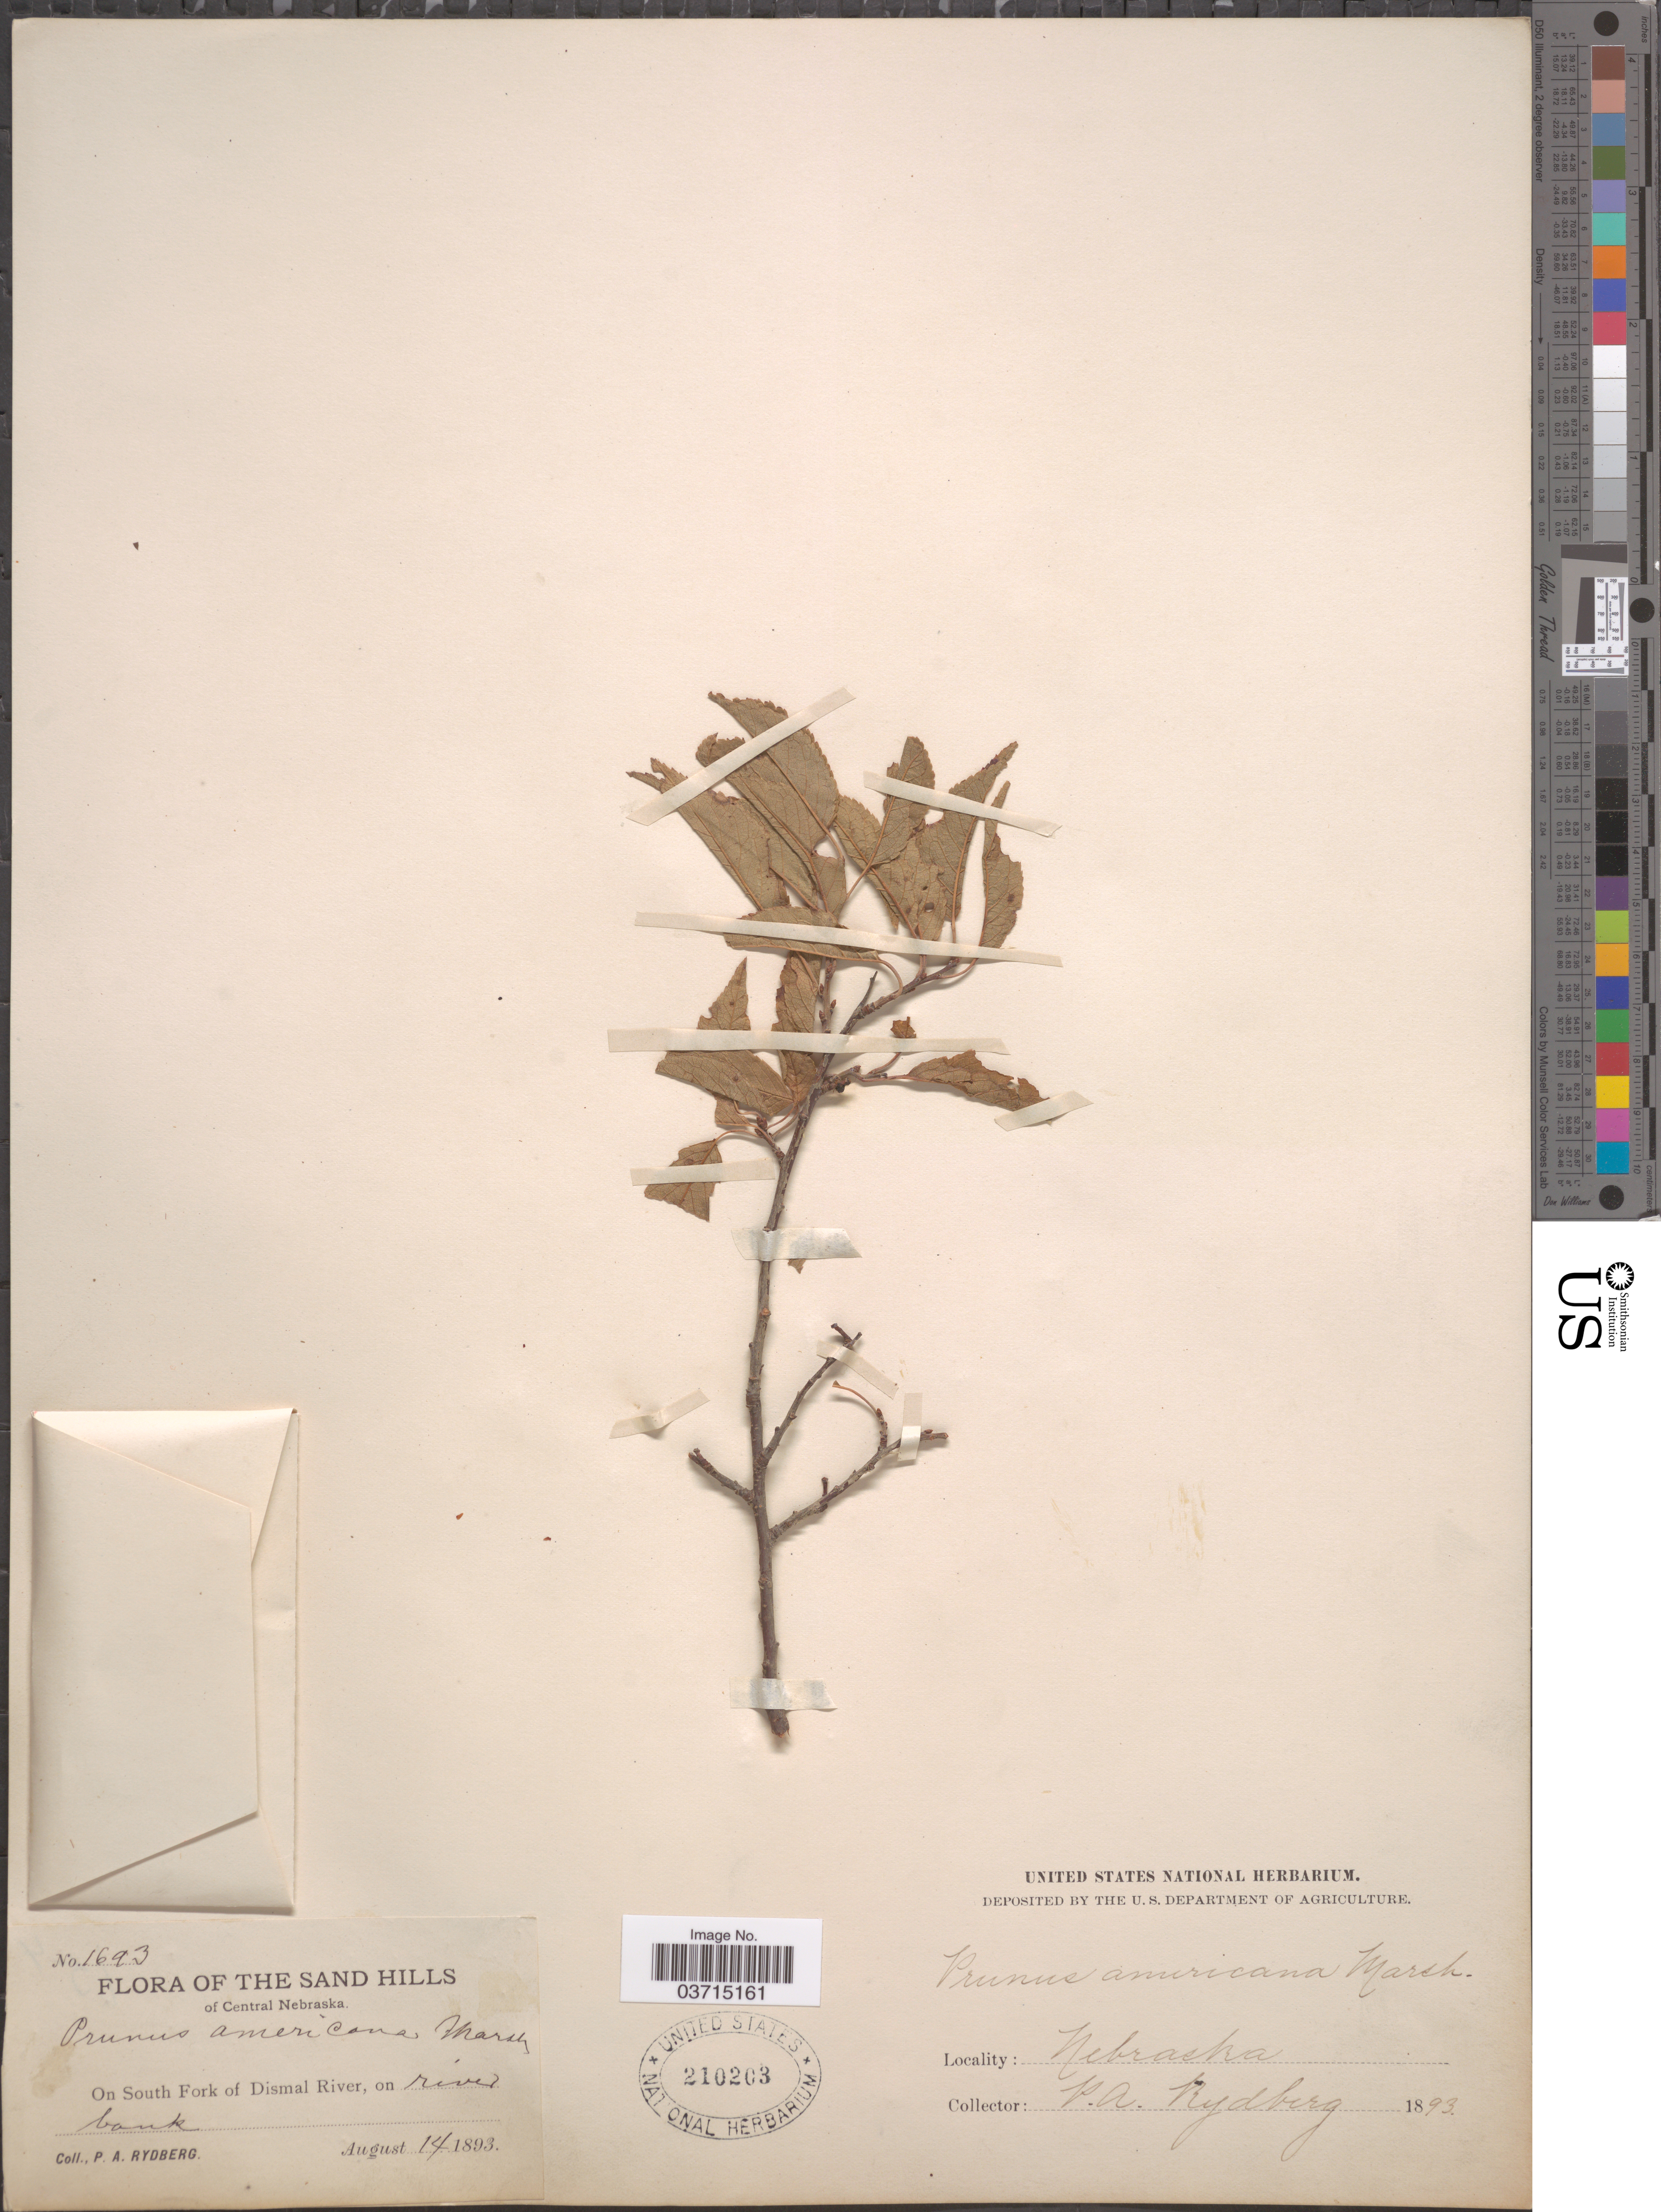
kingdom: Plantae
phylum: Tracheophyta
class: Magnoliopsida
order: Rosales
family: Rosaceae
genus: Prunus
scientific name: Prunus americana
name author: Marshall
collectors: P. A. Rydberg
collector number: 1693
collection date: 1893-08-14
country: United States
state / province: Nebraska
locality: The Sand Hills of Central Nebraska. On South Fork of Dismal River.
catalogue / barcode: US 210203